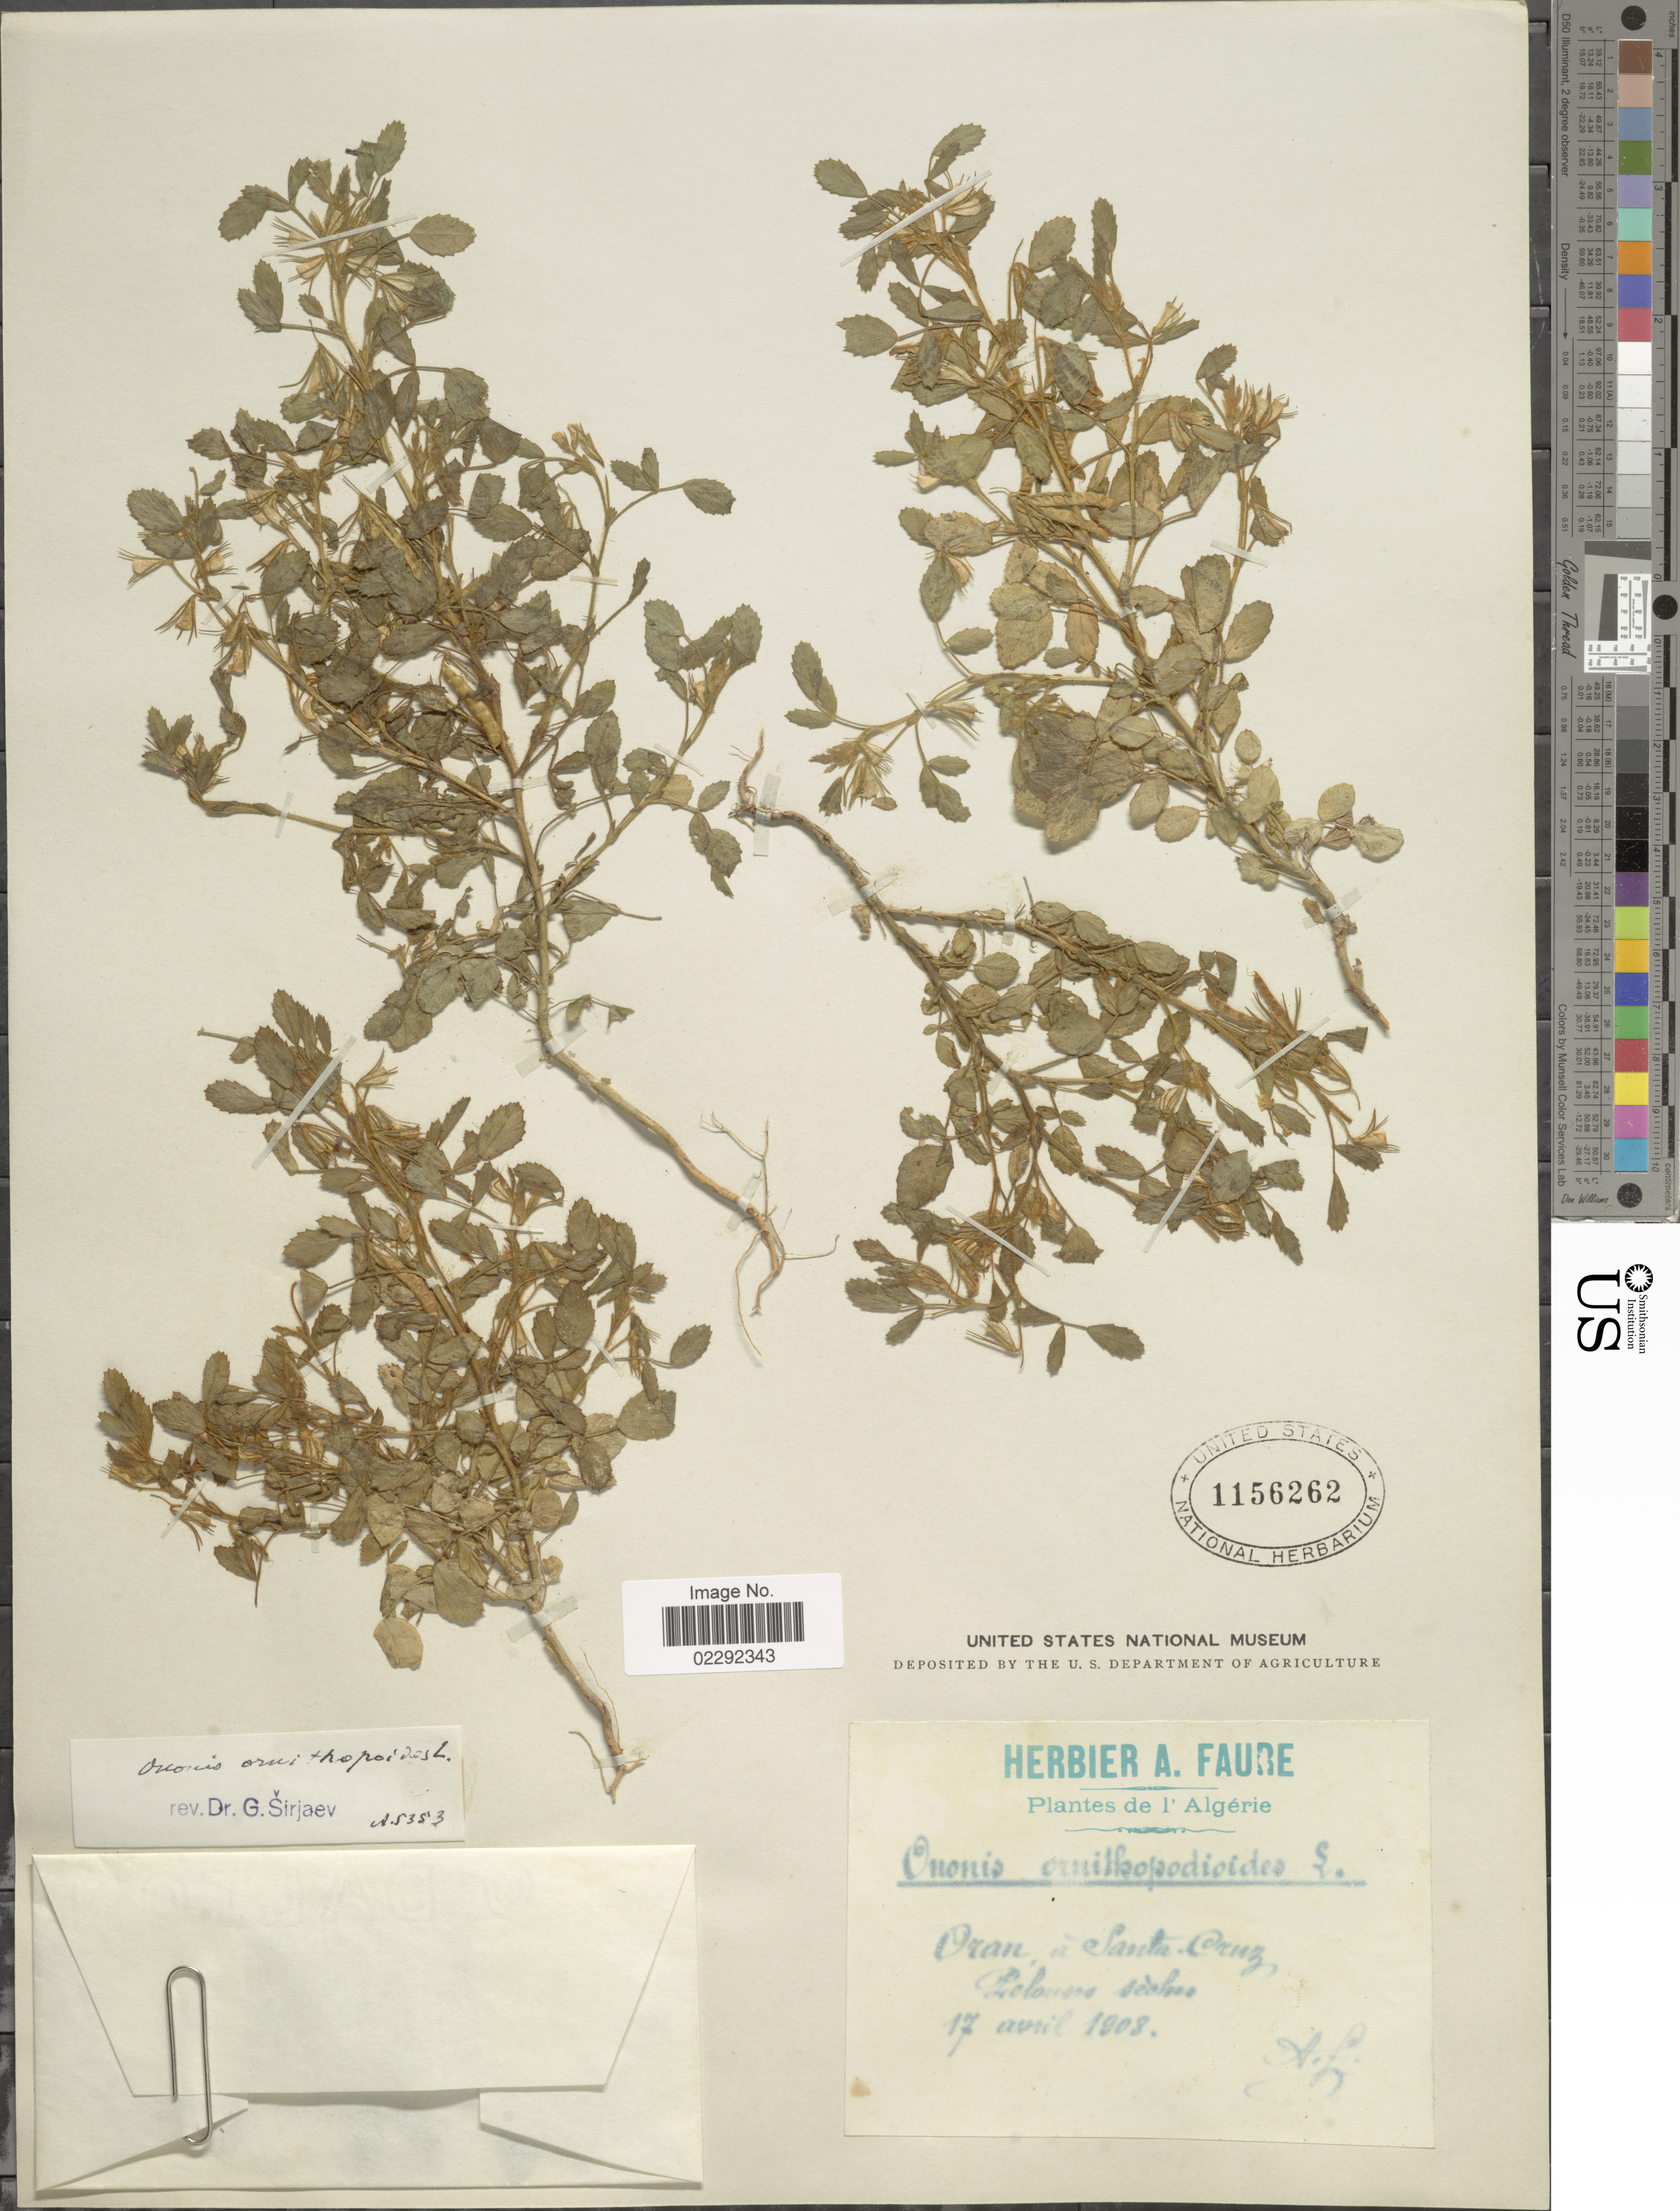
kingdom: Plantae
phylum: Tracheophyta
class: Magnoliopsida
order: Fabales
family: Fabaceae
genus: Ononis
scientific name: Ononis ornithopodioides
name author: L.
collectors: A. Faure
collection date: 1908-04-17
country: Algeria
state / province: Oran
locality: Santa Cruz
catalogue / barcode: US 1156262